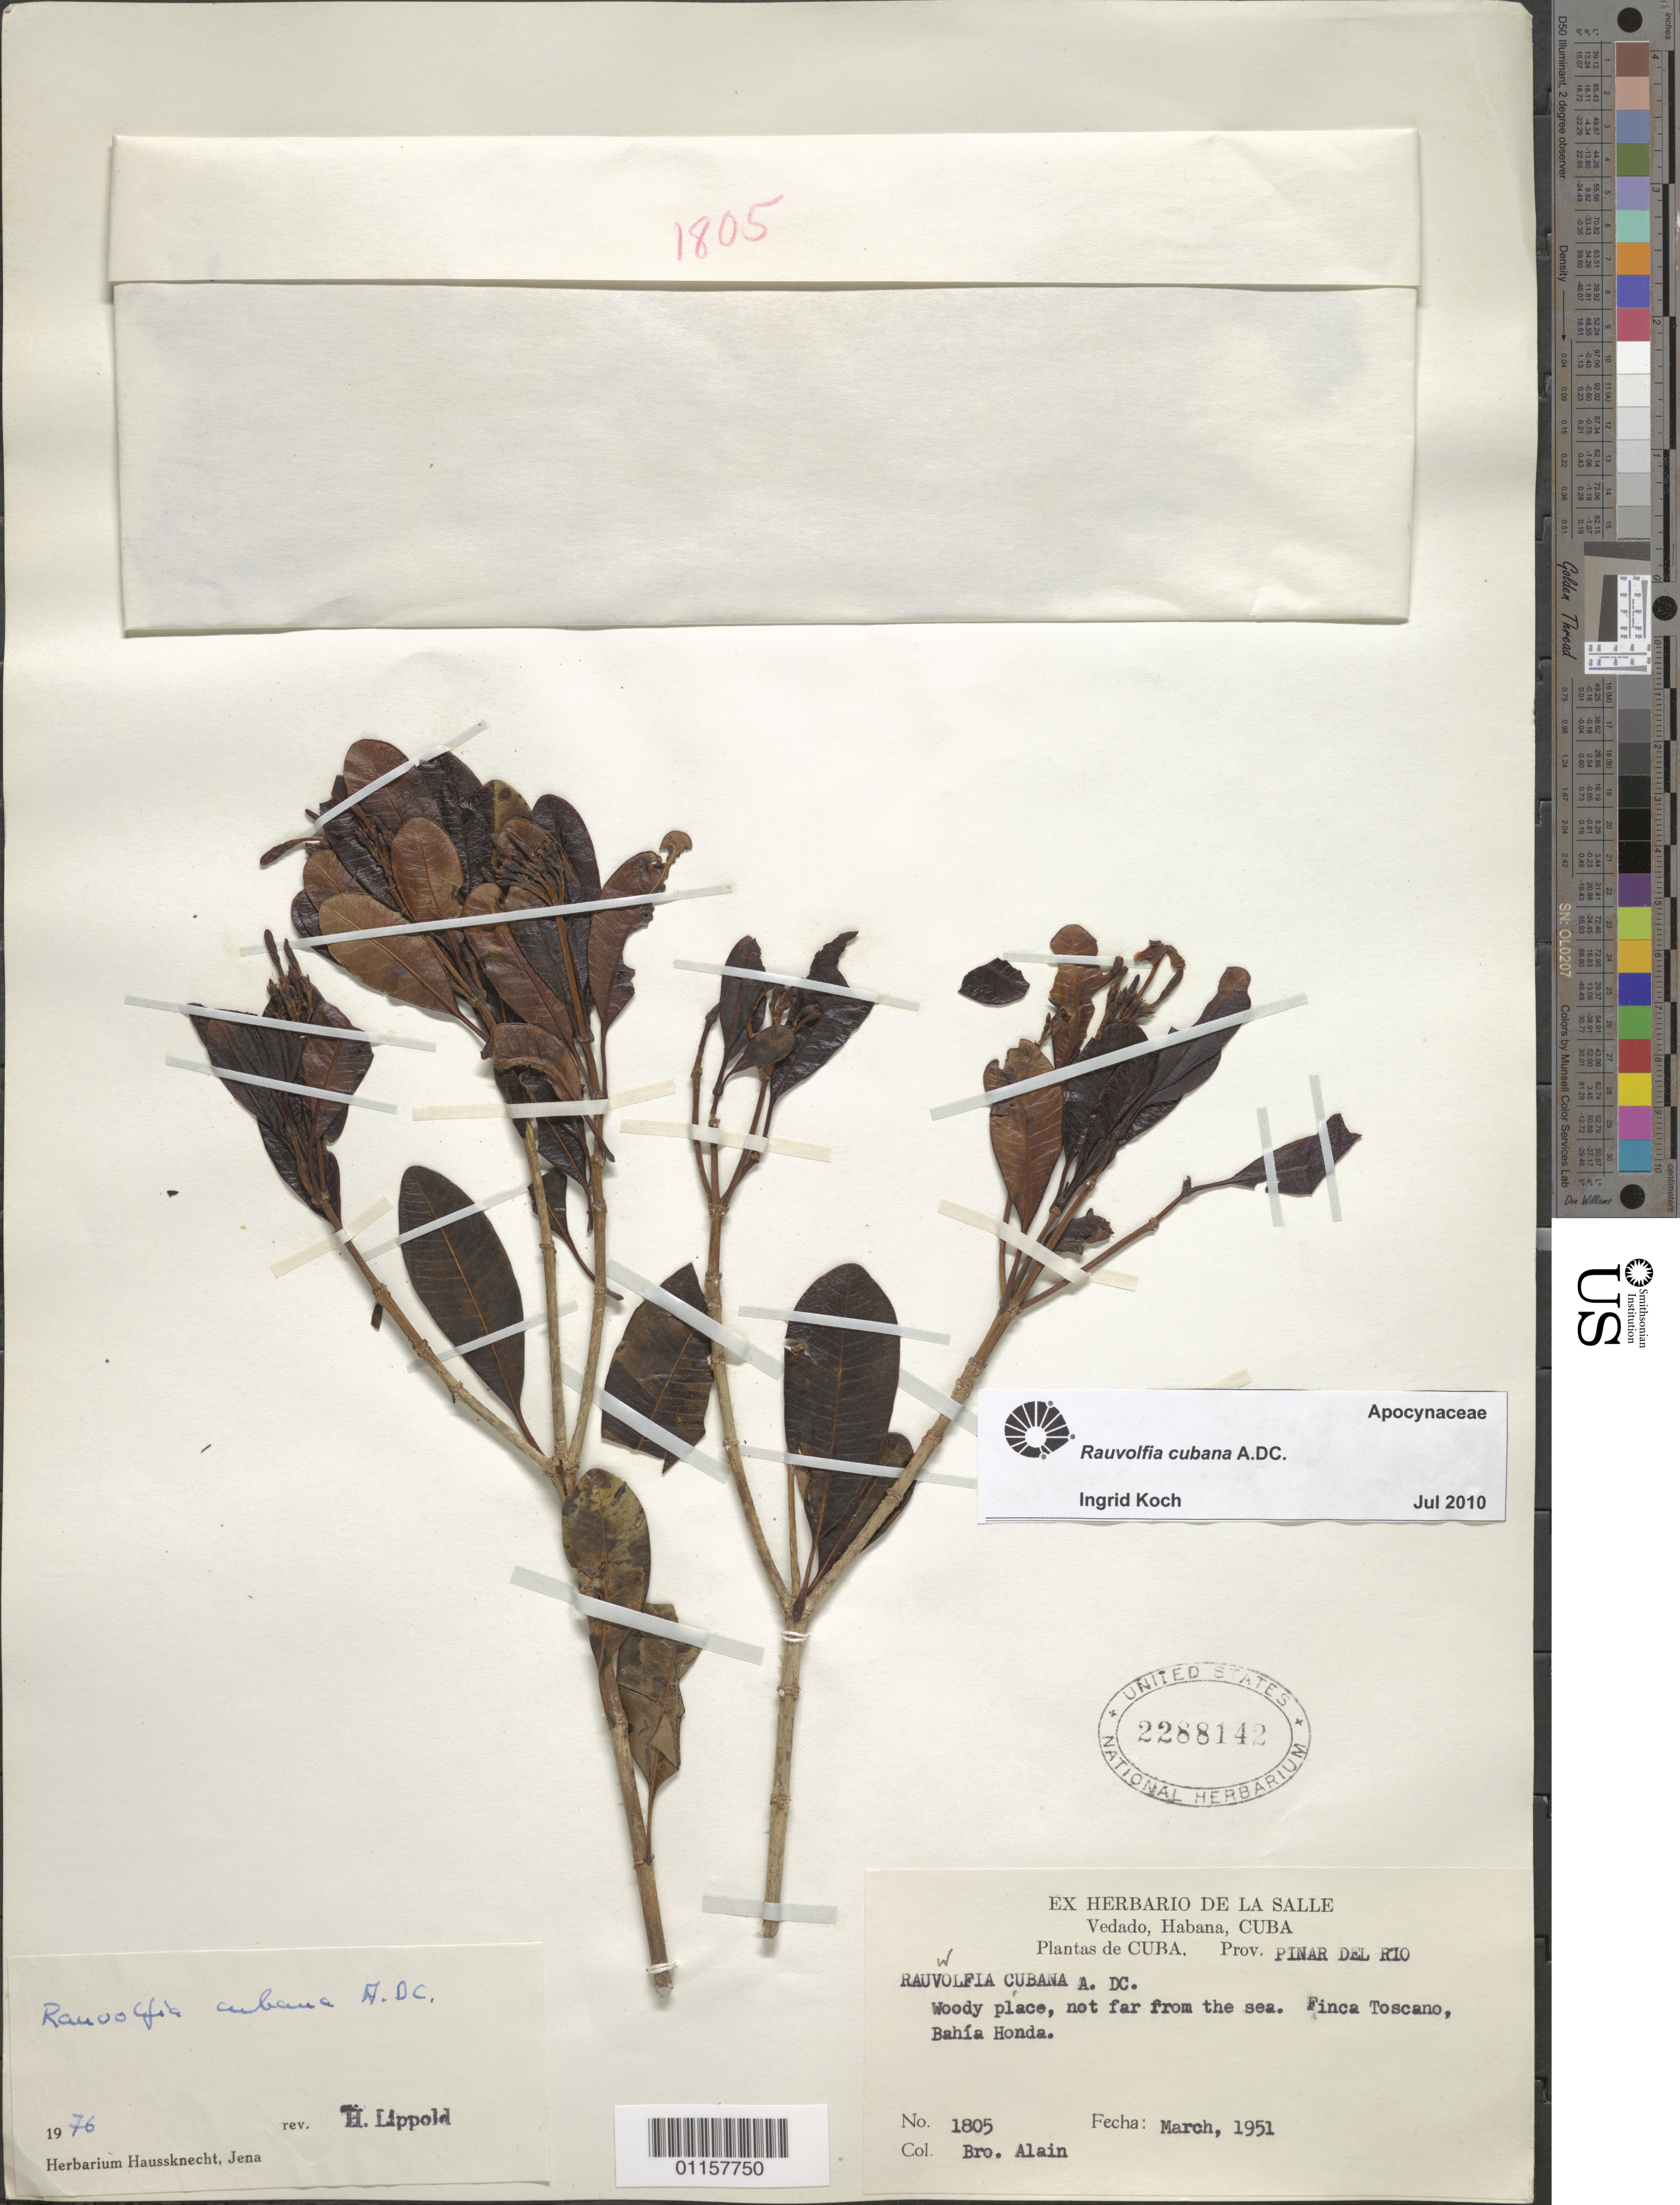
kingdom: Plantae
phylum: Tracheophyta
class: Magnoliopsida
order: Gentianales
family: Apocynaceae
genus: Rauvolfia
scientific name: Rauvolfia cubana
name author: A. DC.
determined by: Koch, I.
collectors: A. H. Liogier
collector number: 1805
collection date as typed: Mar 1951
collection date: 1951-03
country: Cuba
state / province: Pinar del Rio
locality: Pinar del Rio Prov. Finca Toscano, Bahía Honda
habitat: Woody place not far from the sea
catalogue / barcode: US 2288142